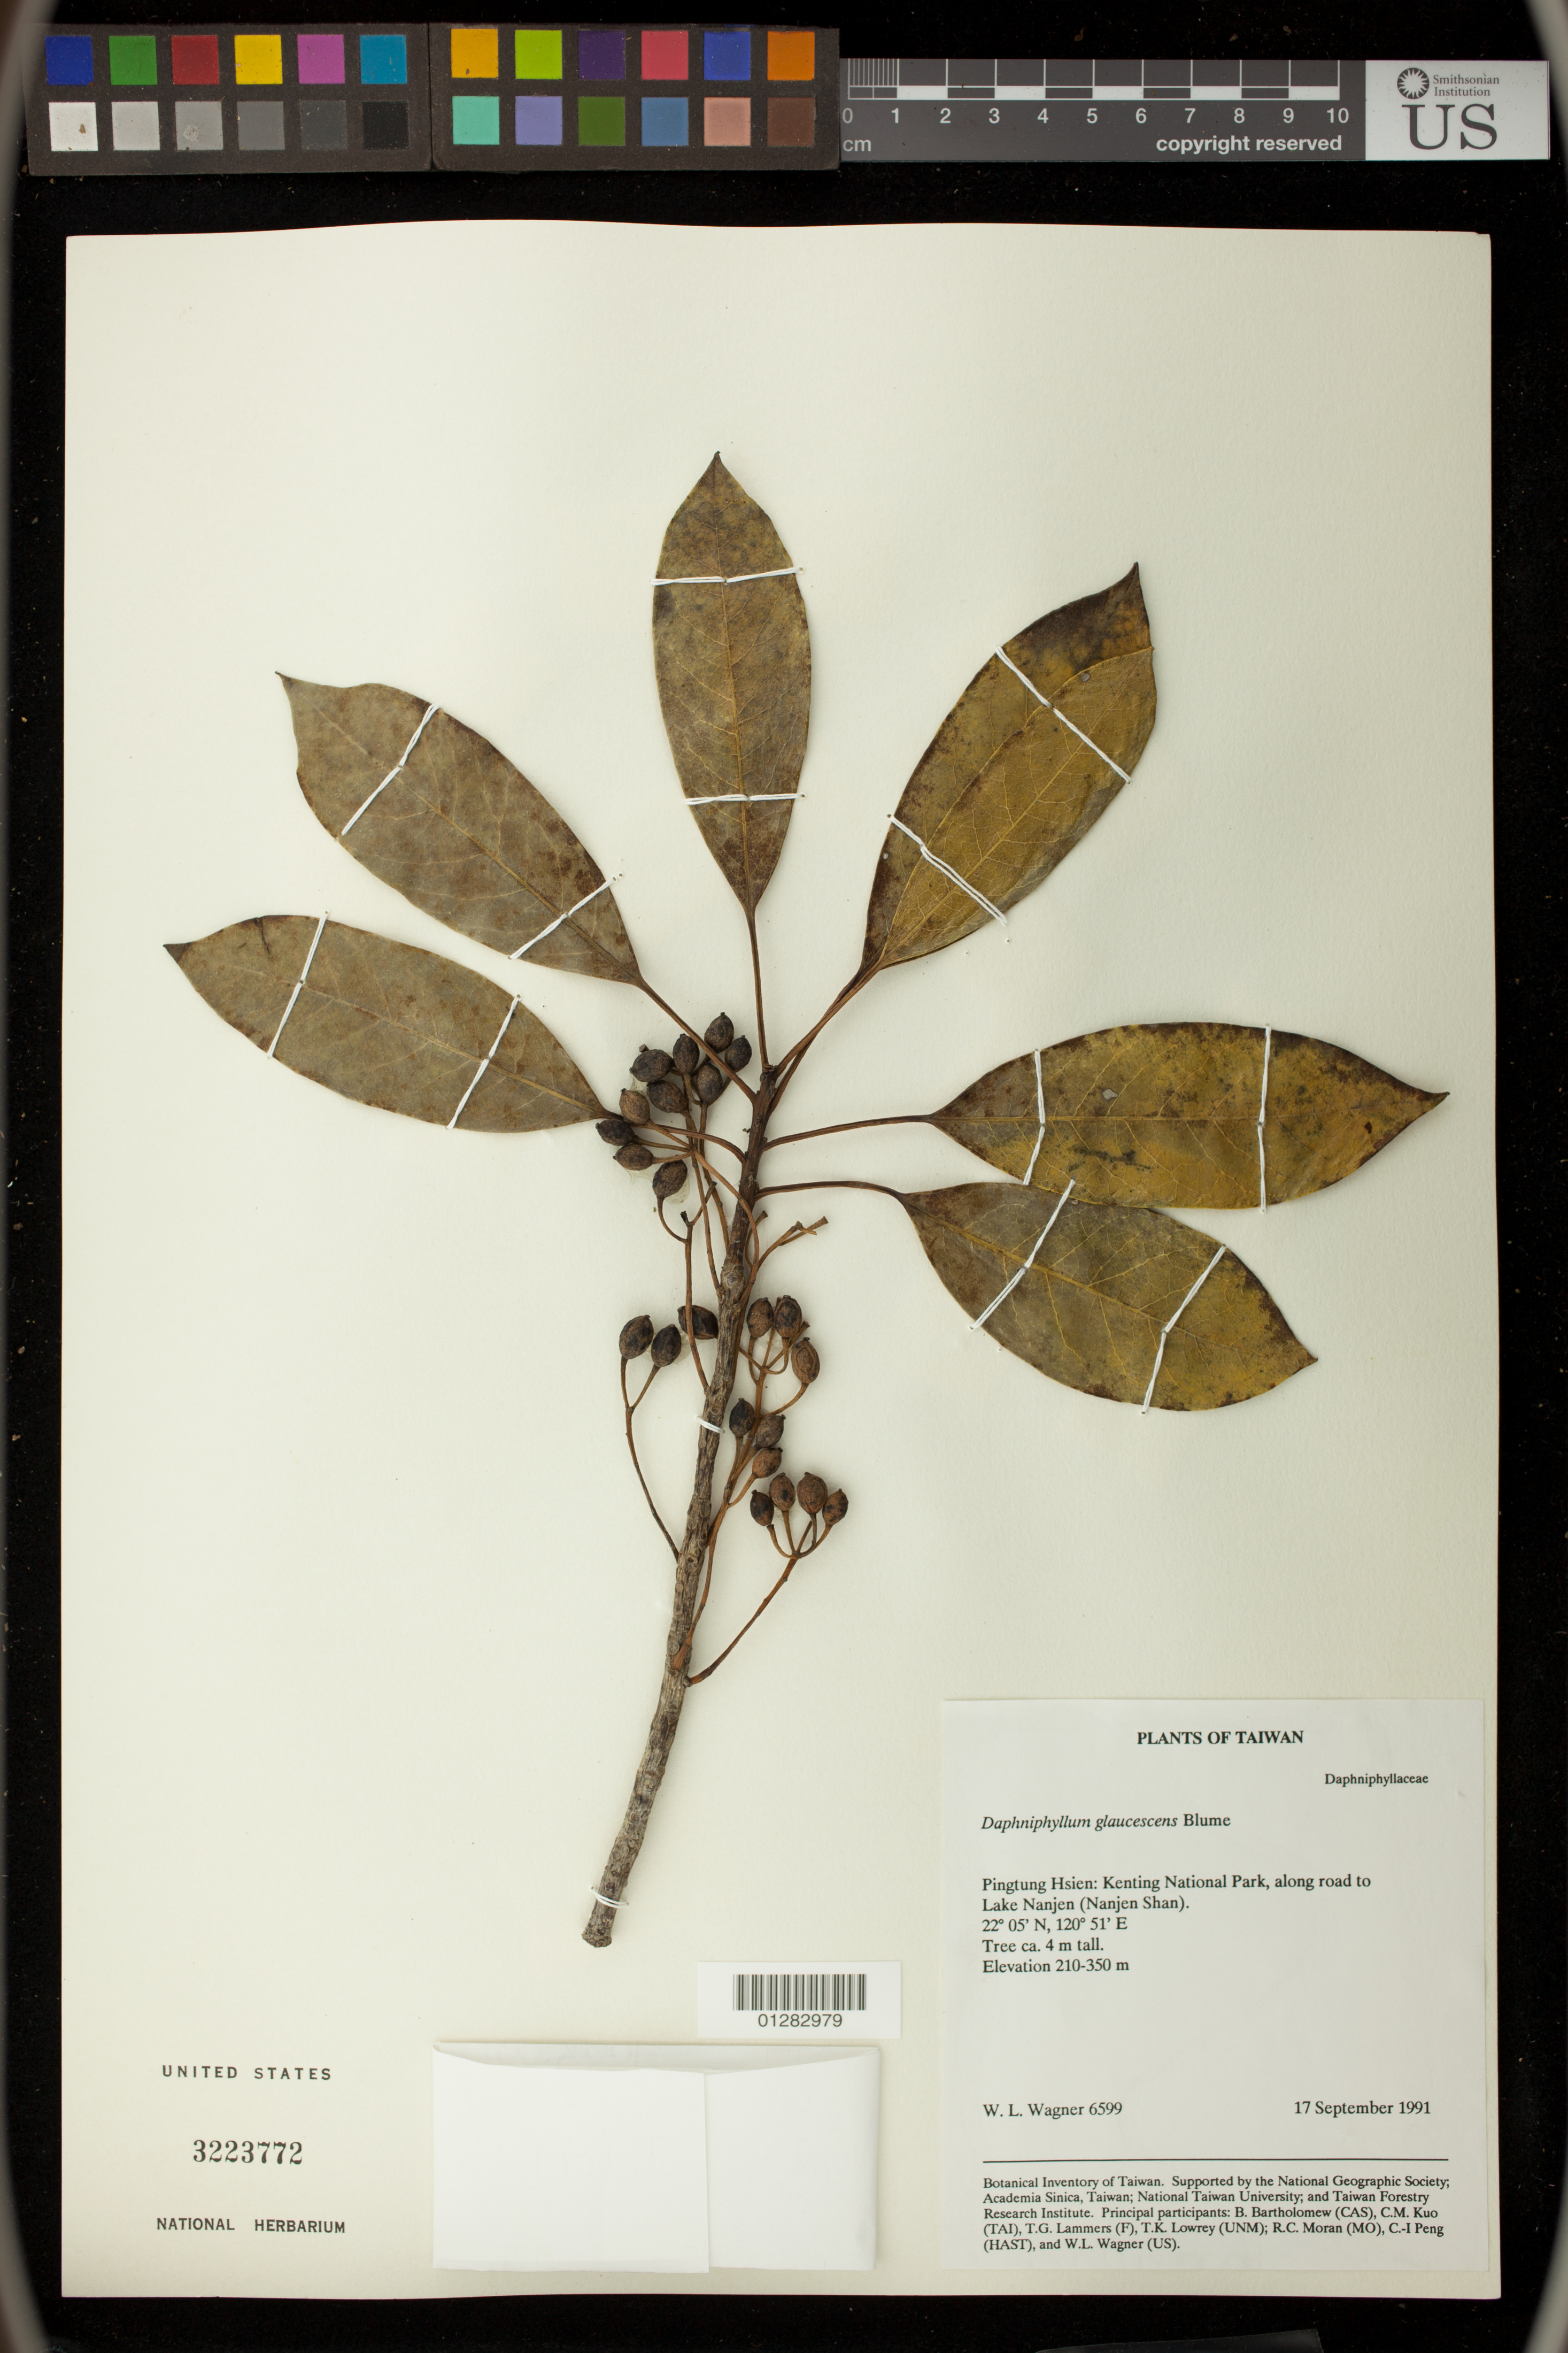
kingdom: Plantae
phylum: Tracheophyta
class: Magnoliopsida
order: Saxifragales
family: Daphniphyllaceae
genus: Daphniphyllum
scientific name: Daphniphyllum glaucescens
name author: Blume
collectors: W. L. Wagner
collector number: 6599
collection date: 1991-09-17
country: Taiwan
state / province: Pingtung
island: Taiwan [Formosa]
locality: Pingtung Hsien: Kenting National Park, along road to Lake Nanjen (Nanjen Shan)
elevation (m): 64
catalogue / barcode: US 3223772